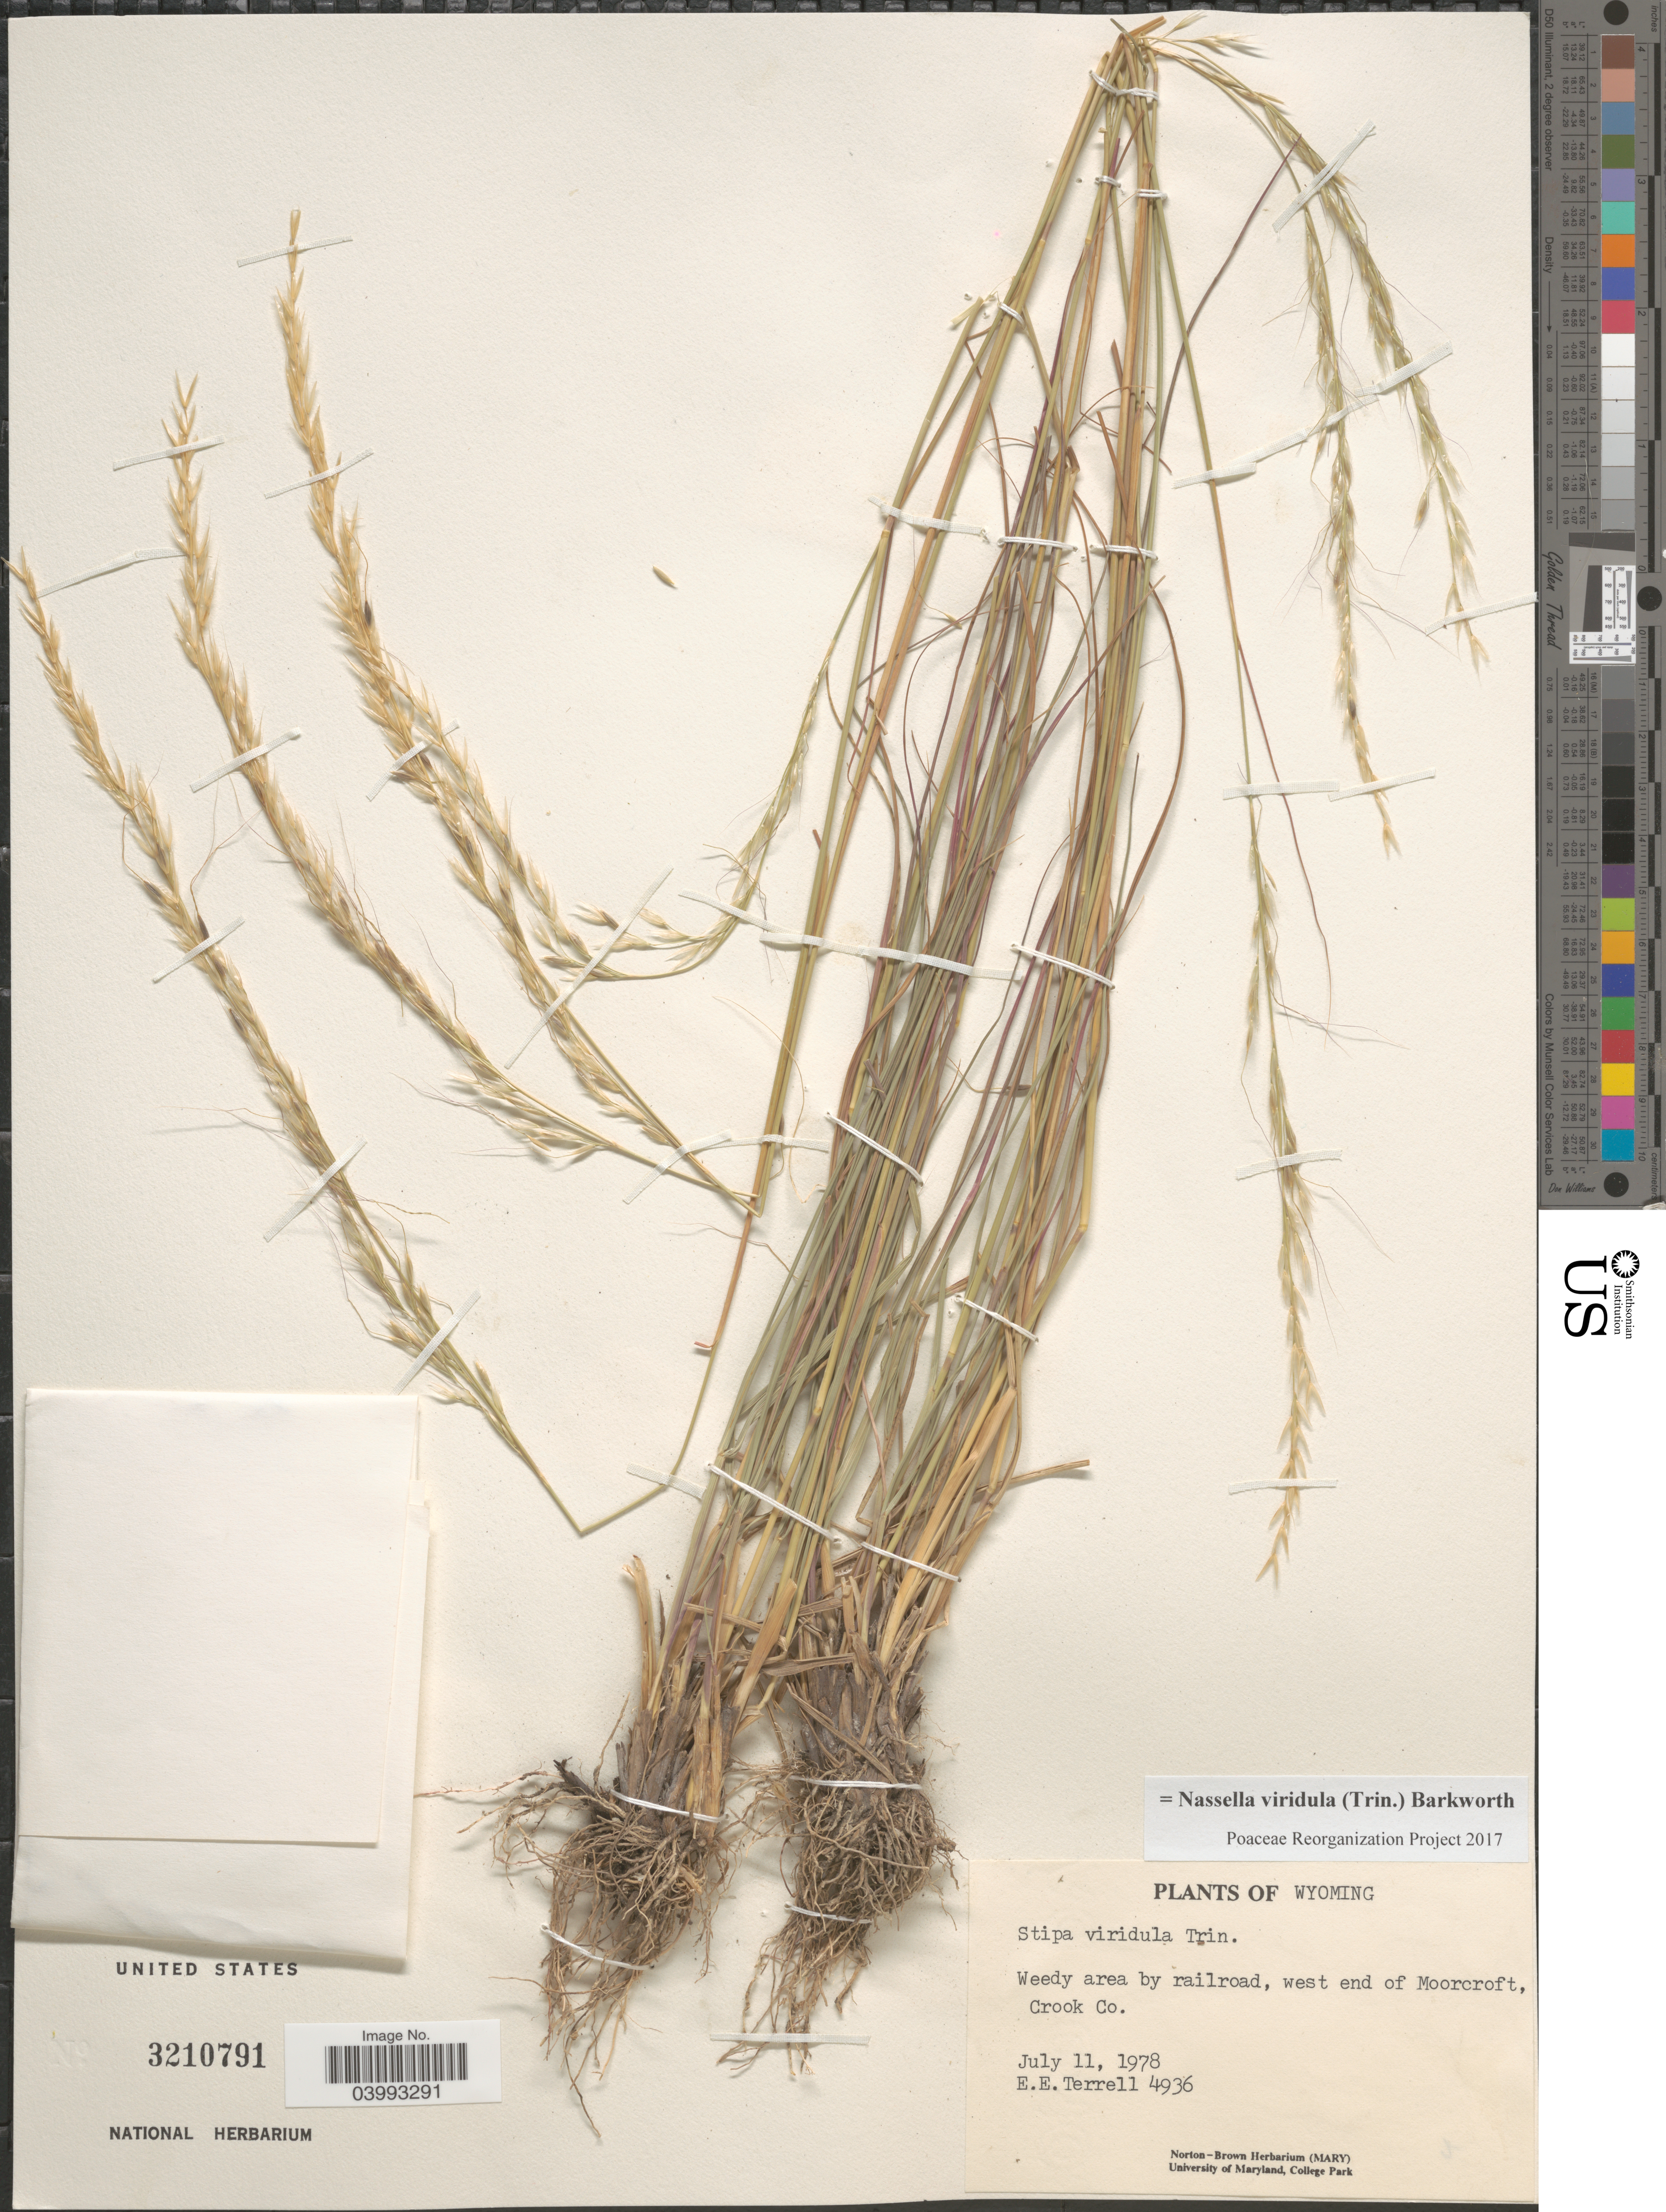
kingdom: Plantae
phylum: Tracheophyta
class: Liliopsida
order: Poales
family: Poaceae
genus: Nassella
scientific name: Nassella viridula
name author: (Trin.) Barkworth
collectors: E. E. Terrell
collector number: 4936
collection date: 1978-07-11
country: United States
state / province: Wyoming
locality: By railroad, west end of Moorcroft, Crook Co.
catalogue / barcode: US 3210791